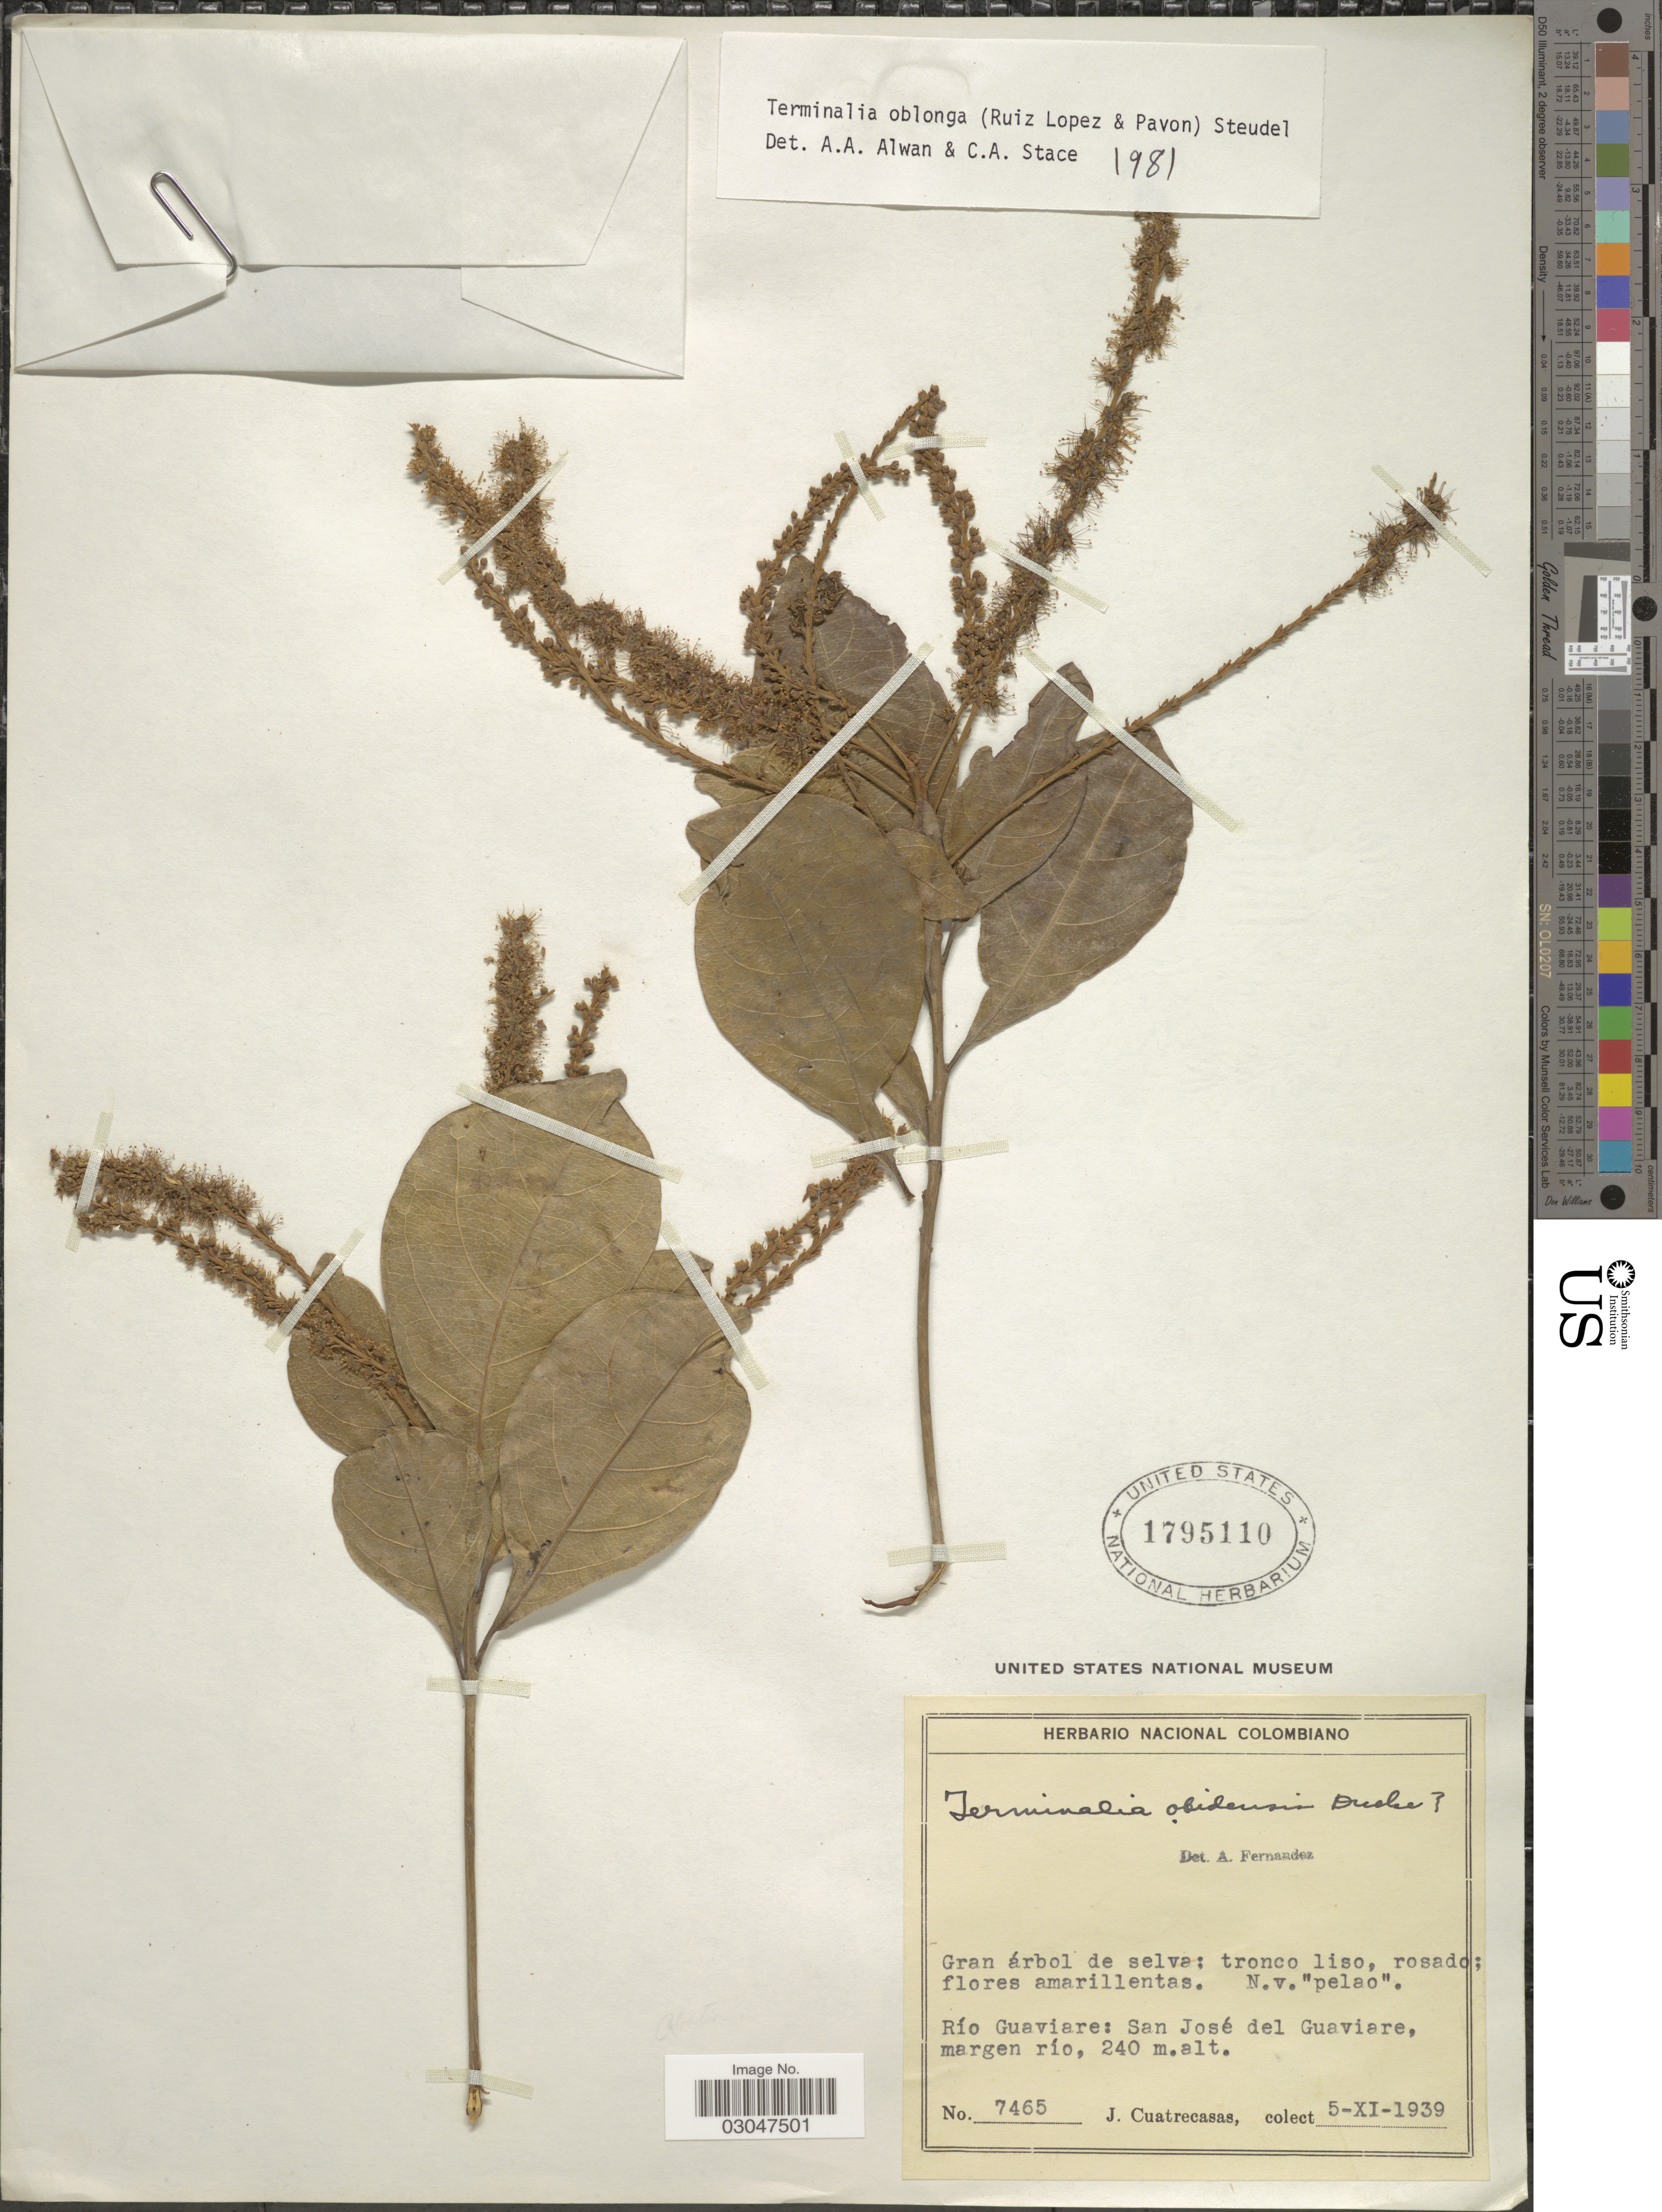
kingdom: Plantae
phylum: Tracheophyta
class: Magnoliopsida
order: Myrtales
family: Combretaceae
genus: Terminalia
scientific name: Terminalia oblonga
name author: (Ruiz & Pav.) Steud.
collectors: J. Cuatrecasas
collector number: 7465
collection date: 1939-11-05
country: Colombia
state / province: Guaviare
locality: Río Guaviare: San José del Guaviare, margen río.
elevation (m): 240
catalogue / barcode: US 1795110